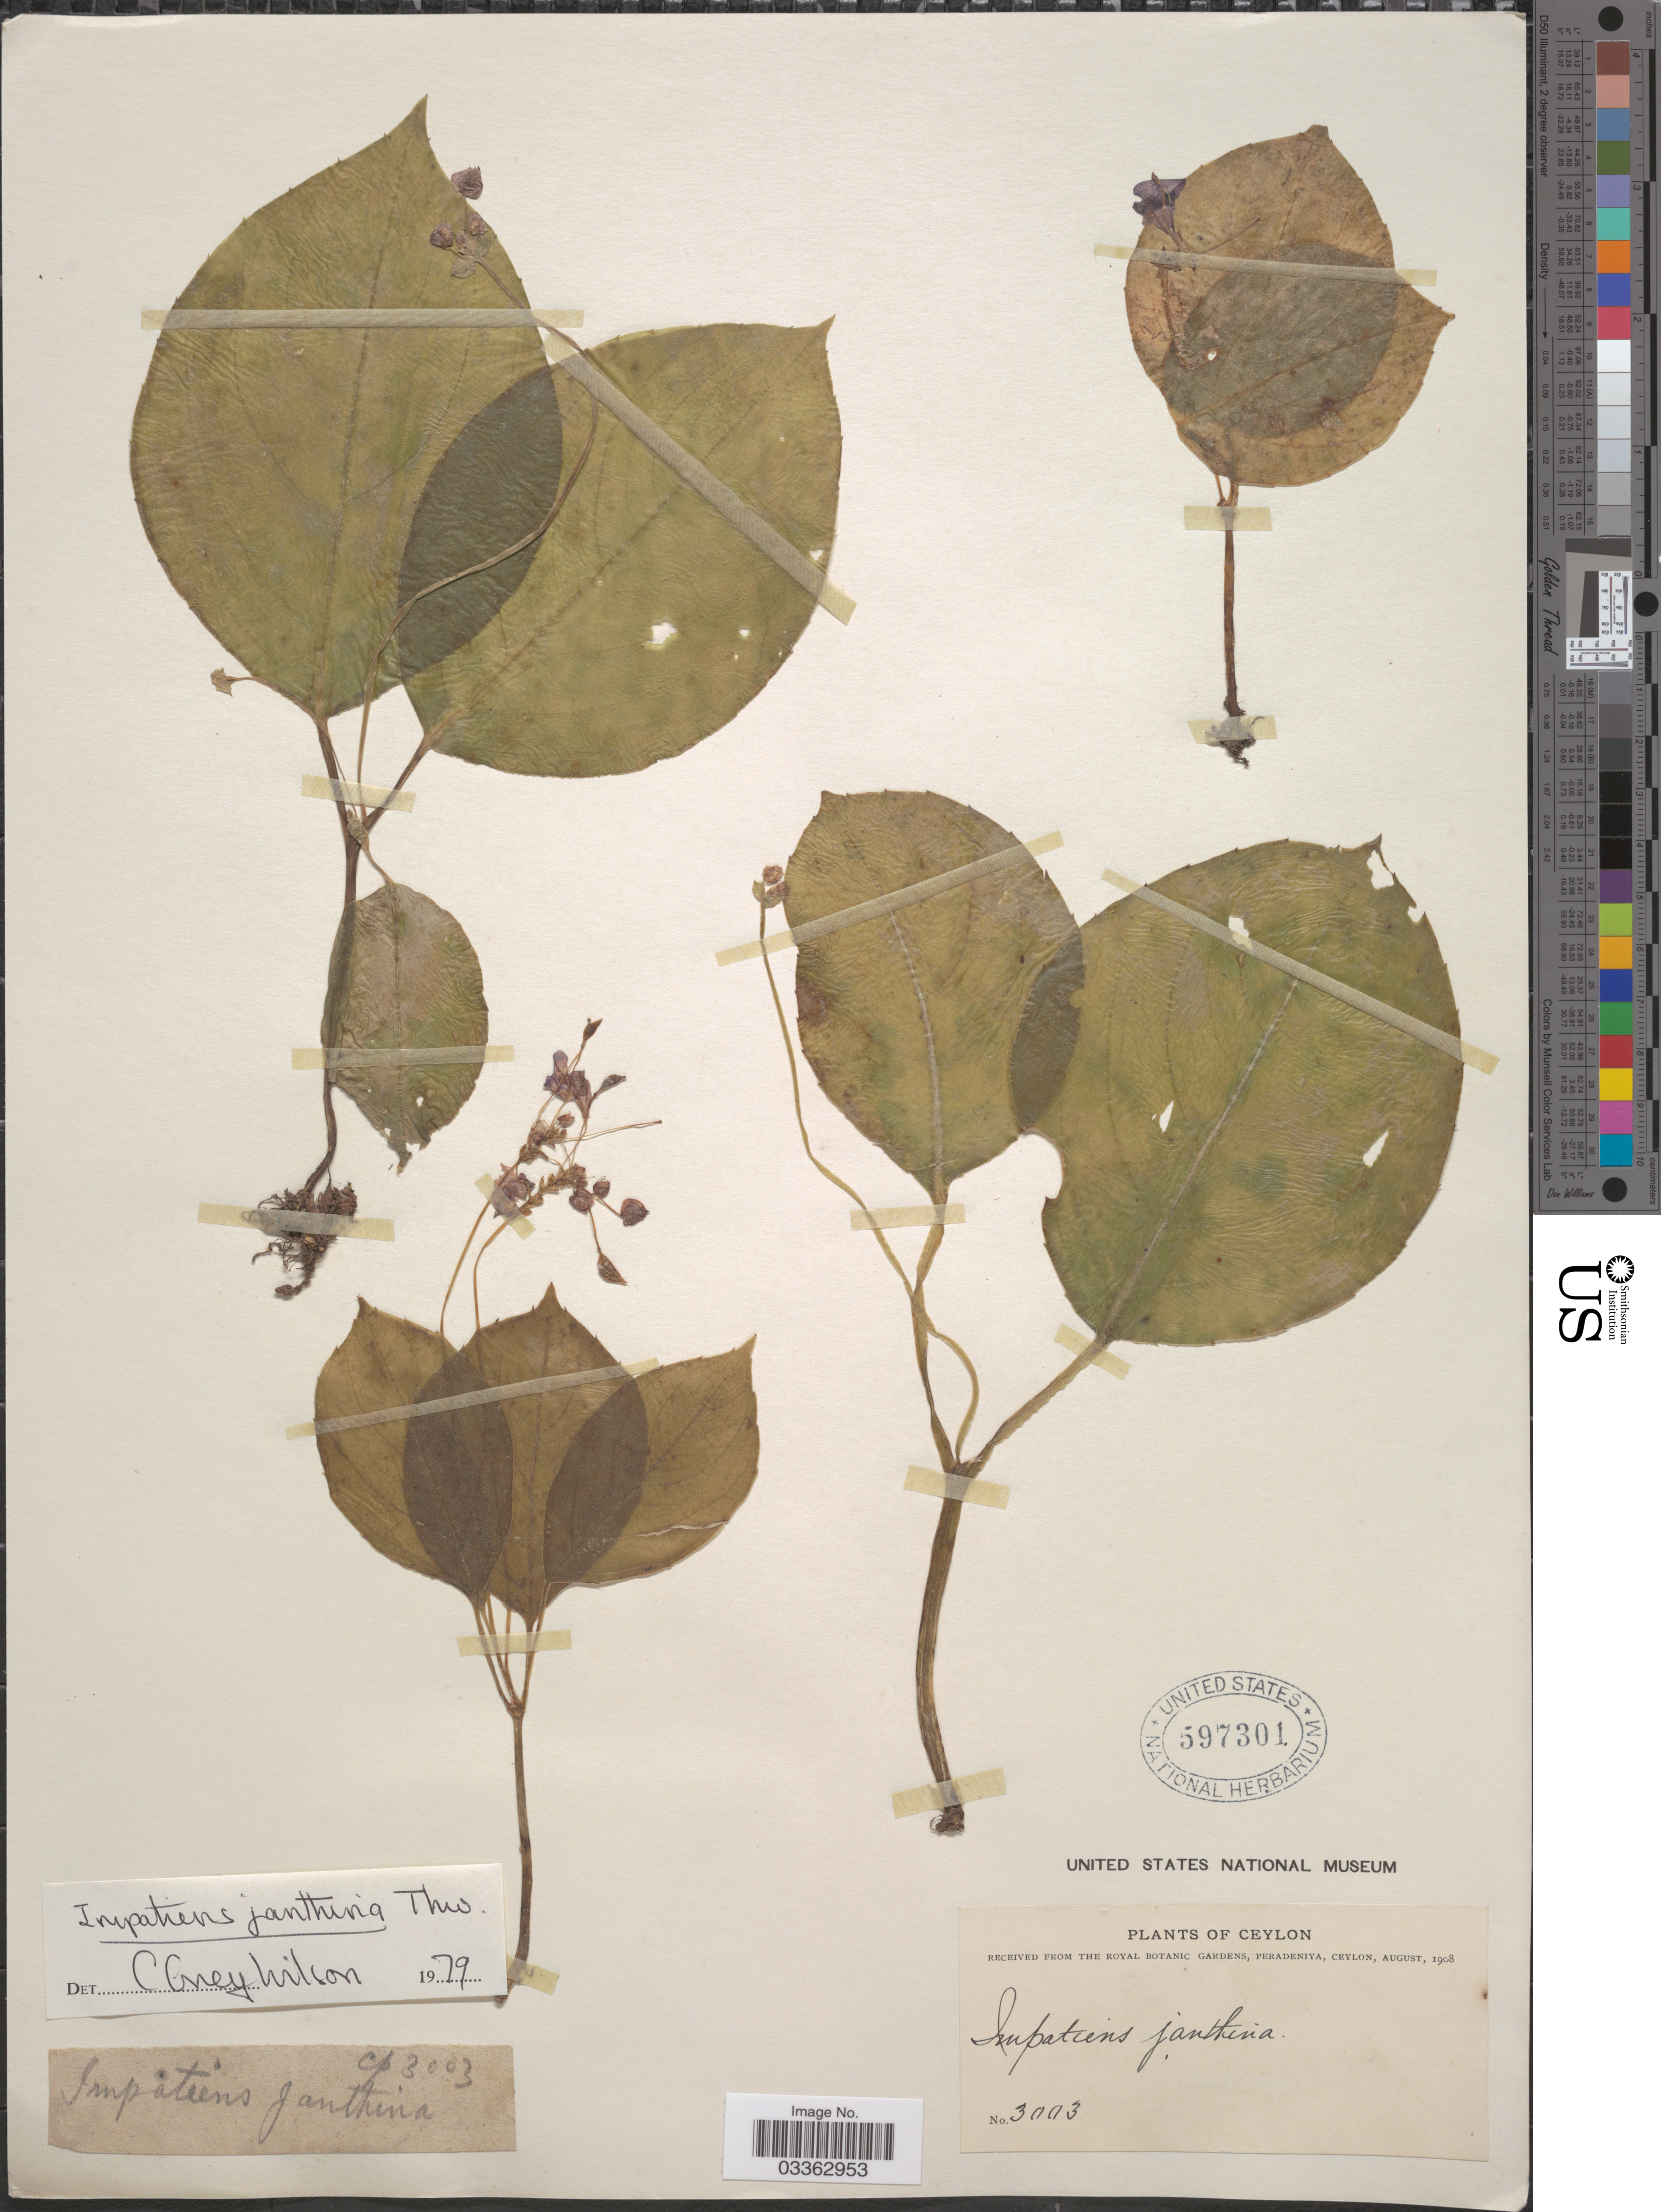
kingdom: Plantae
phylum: Tracheophyta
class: Magnoliopsida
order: Ericales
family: Balsaminaceae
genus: Impatiens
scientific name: Impatiens janthina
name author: Thwaites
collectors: ex herb. Royal Botanic Gardens, Peradeniya, Ceylon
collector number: CP3003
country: Sri Lanka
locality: Ceylon.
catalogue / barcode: US 597301